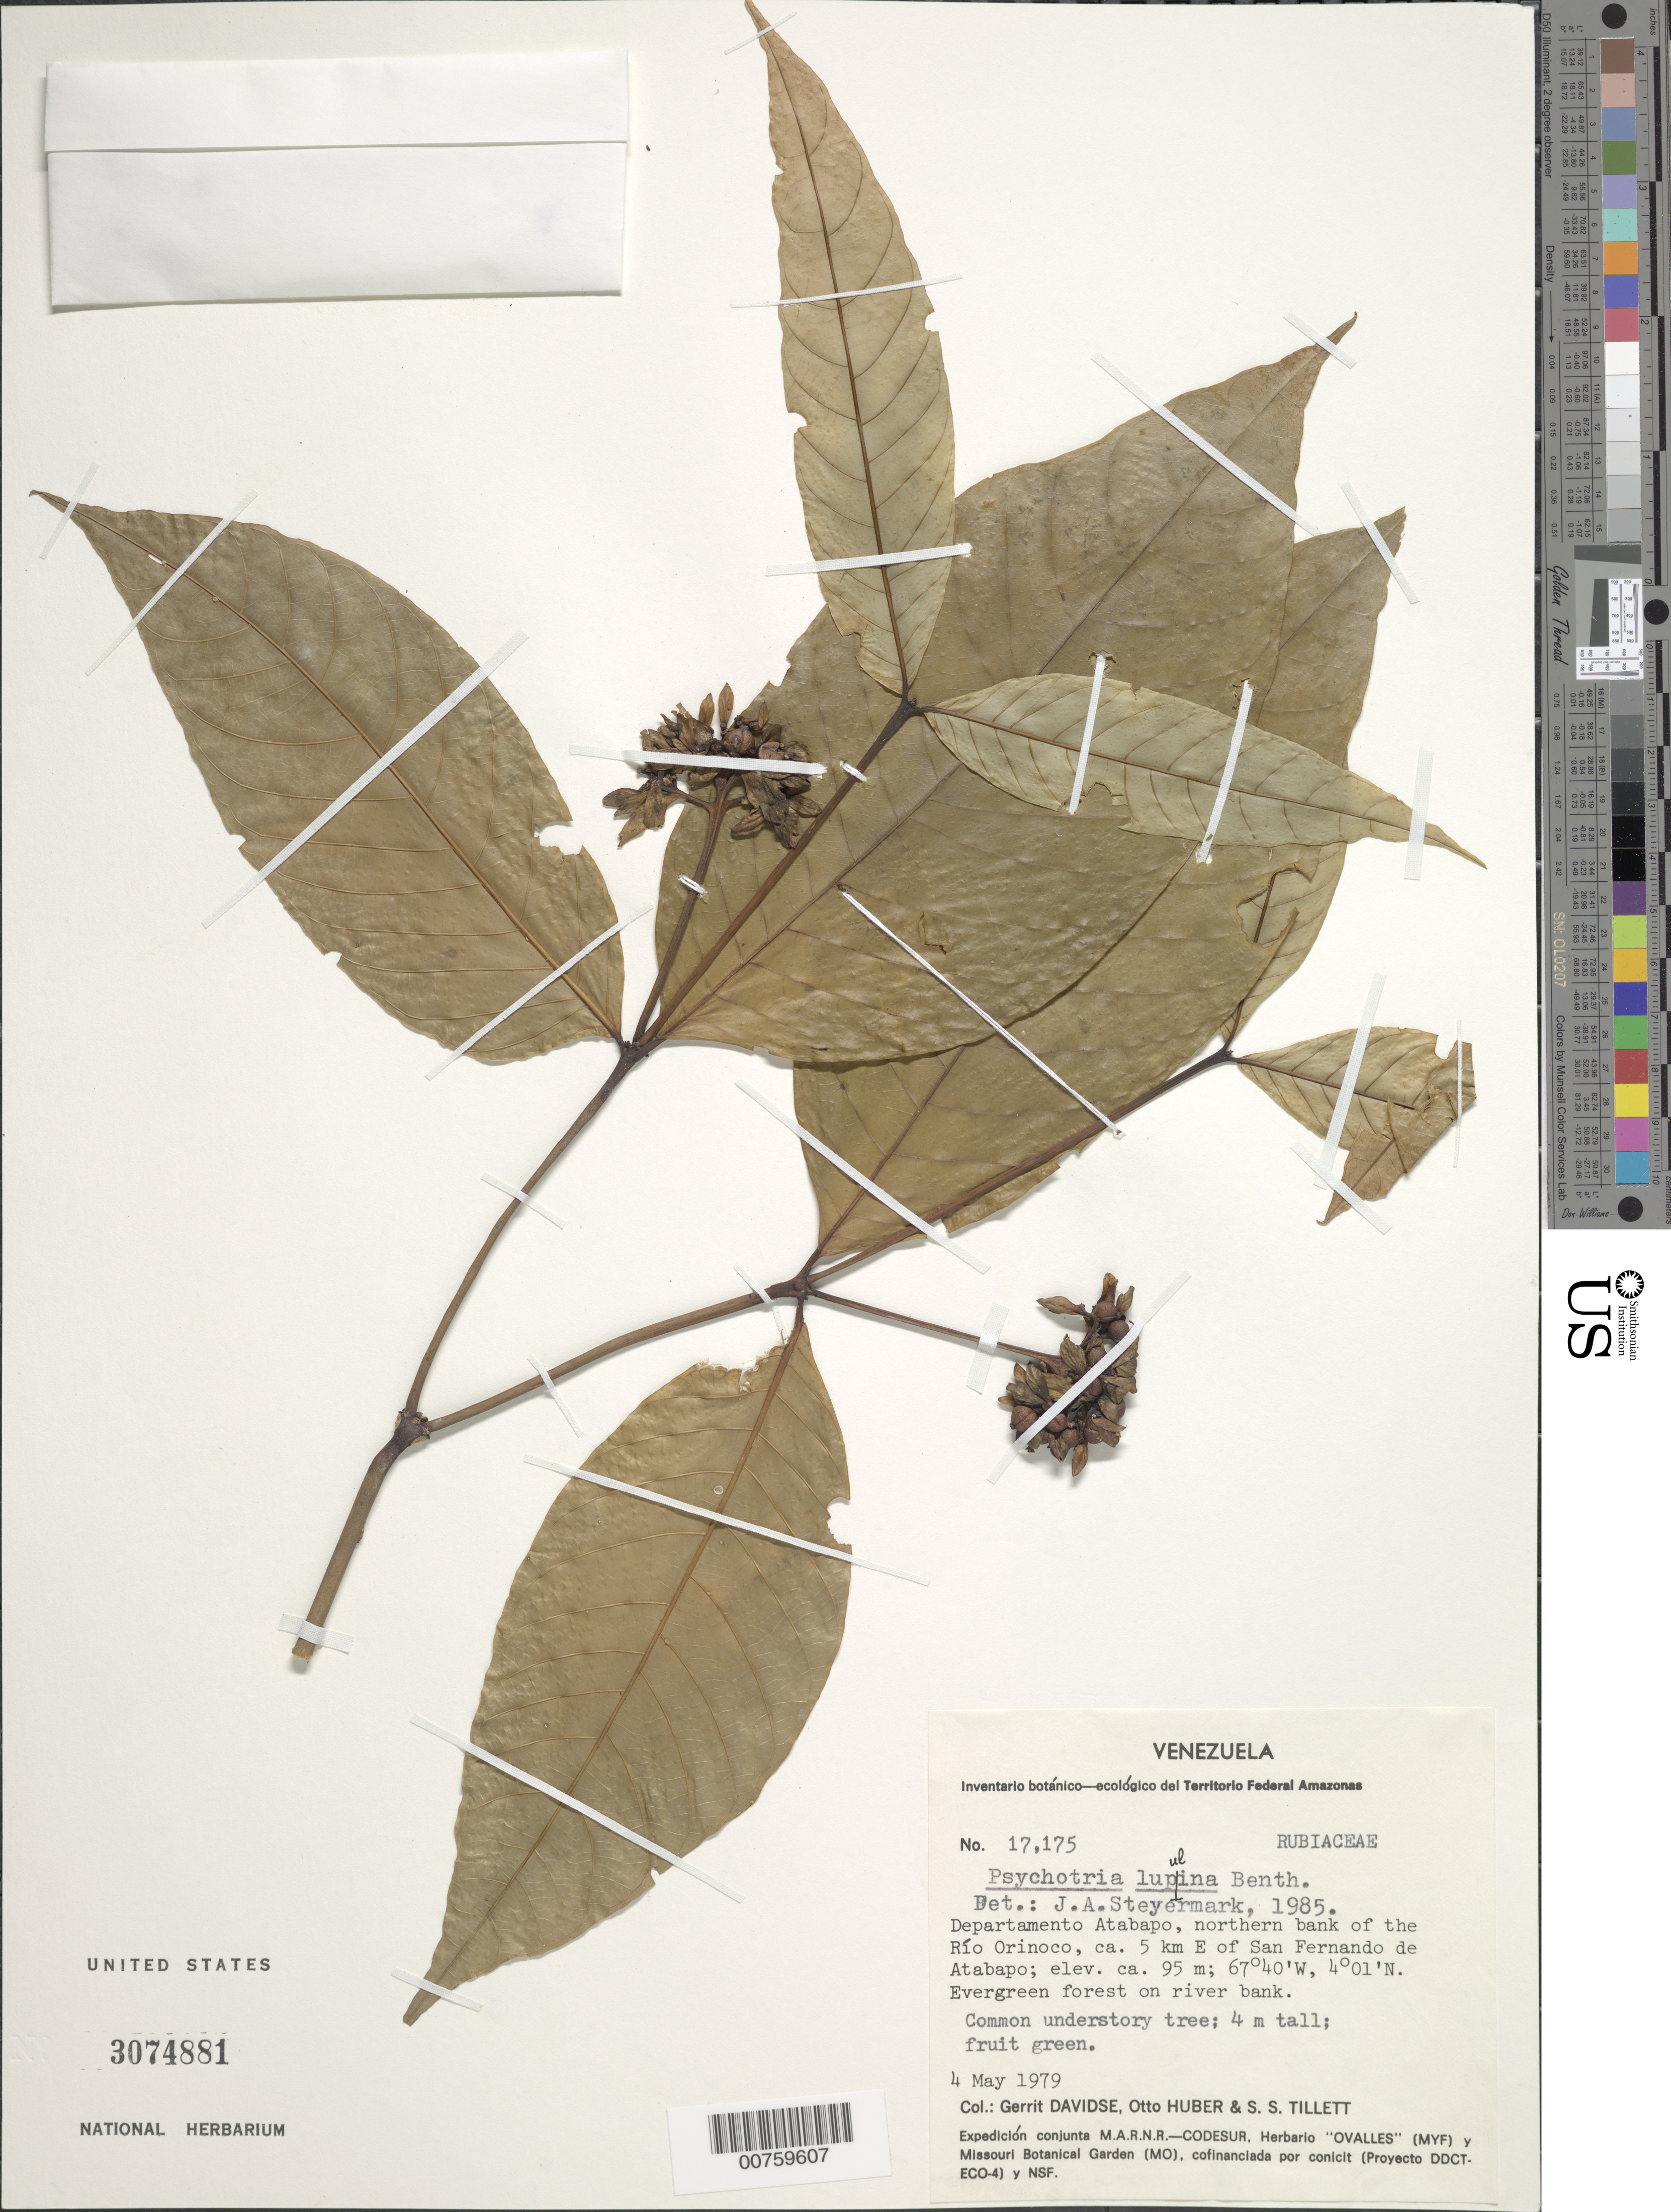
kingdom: Plantae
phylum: Tracheophyta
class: Magnoliopsida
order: Gentianales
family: Rubiaceae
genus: Psychotria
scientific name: Psychotria lupulina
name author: Benth.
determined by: Steyermark, Julian A., (VEN)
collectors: G. Davidse, O. Huber & S. S. Tillett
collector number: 17175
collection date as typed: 4-May-79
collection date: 1979-05-04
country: Venezuela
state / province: Amazonas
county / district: Atabapo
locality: Río Orinoco, N bank, ca 5 km E of San Fernando de Atabapo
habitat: Evergreen forest on river bank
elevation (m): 95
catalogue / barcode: US 3074881